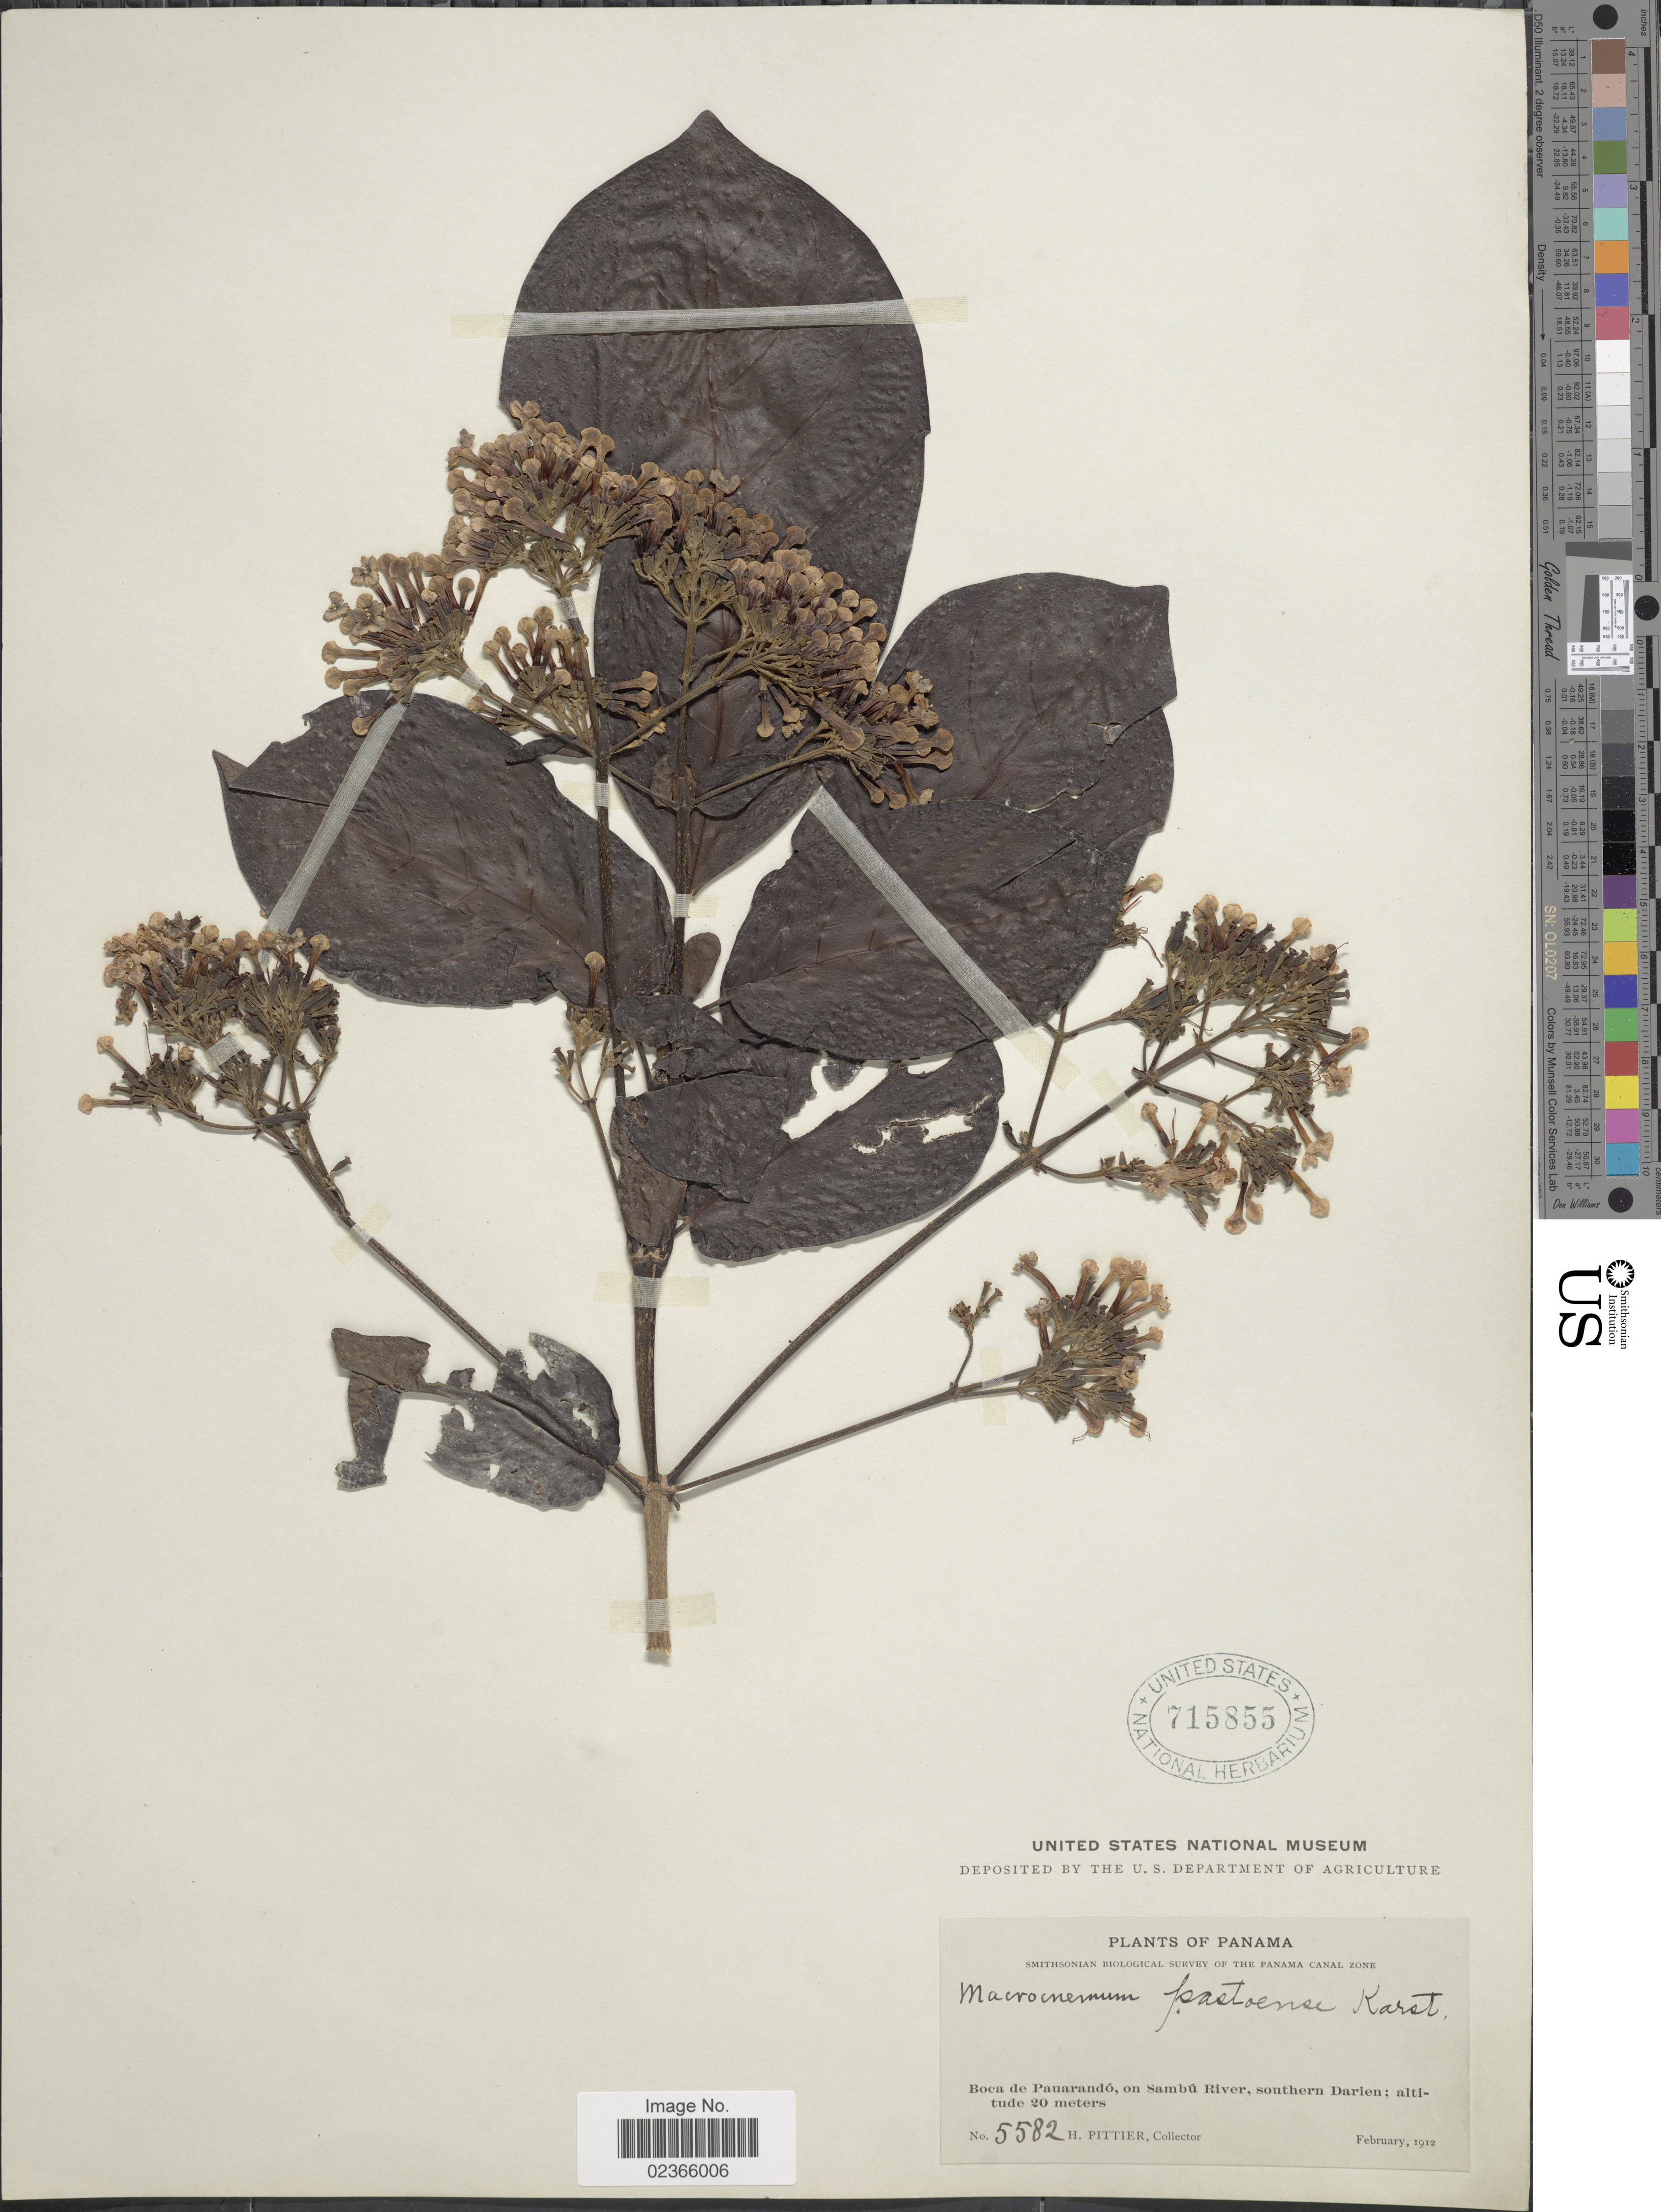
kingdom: Plantae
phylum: Tracheophyta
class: Magnoliopsida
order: Gentianales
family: Rubiaceae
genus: Macrocnemum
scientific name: Macrocnemum glabrescens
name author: (Benth.) Wedd.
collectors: H. F. Pittier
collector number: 5582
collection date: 1912-02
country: Panama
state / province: Darién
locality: Boca de Pauarando, on Sambu River, Southern Darien .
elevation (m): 20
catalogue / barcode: US 715855